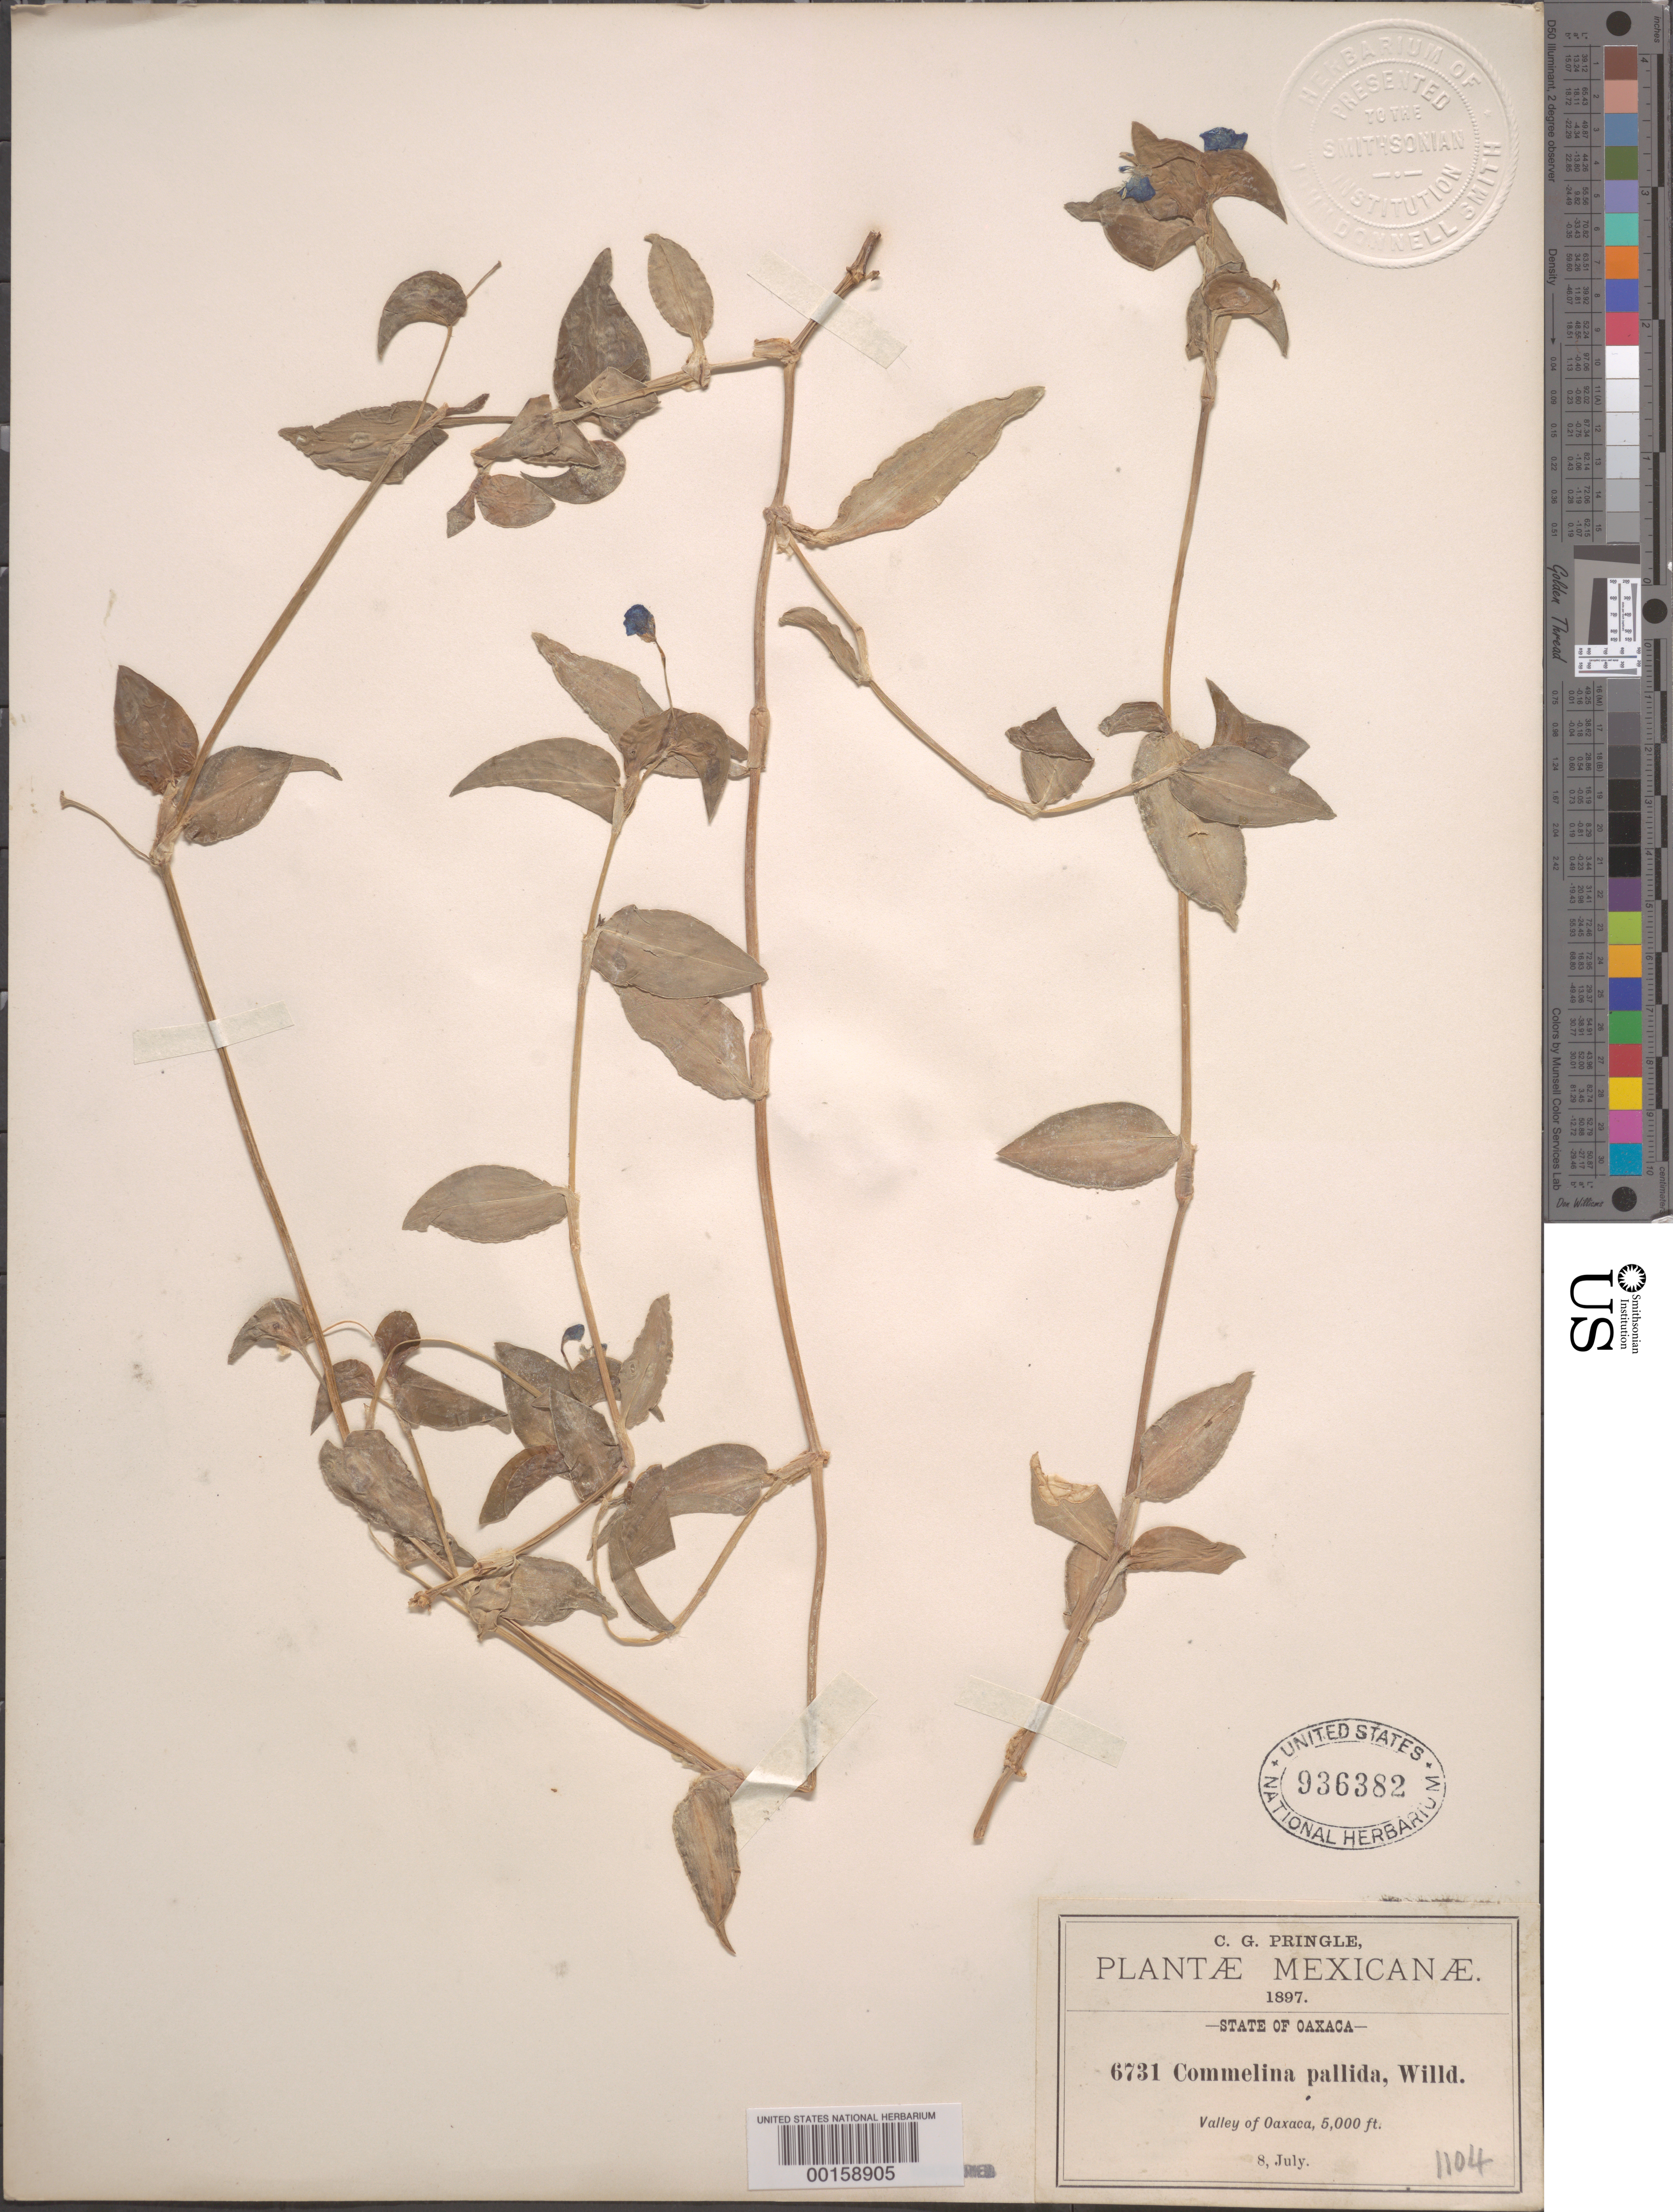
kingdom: Plantae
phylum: Tracheophyta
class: Liliopsida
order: Commelinales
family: Commelinaceae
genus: Commelina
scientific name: Commelina pallida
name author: Willd.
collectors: C. G. Pringle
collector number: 6731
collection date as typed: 08 Jul 1897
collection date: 1897-07-08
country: Mexico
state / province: Oaxaca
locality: Valley of Oaxaca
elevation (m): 1525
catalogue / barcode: US 936382